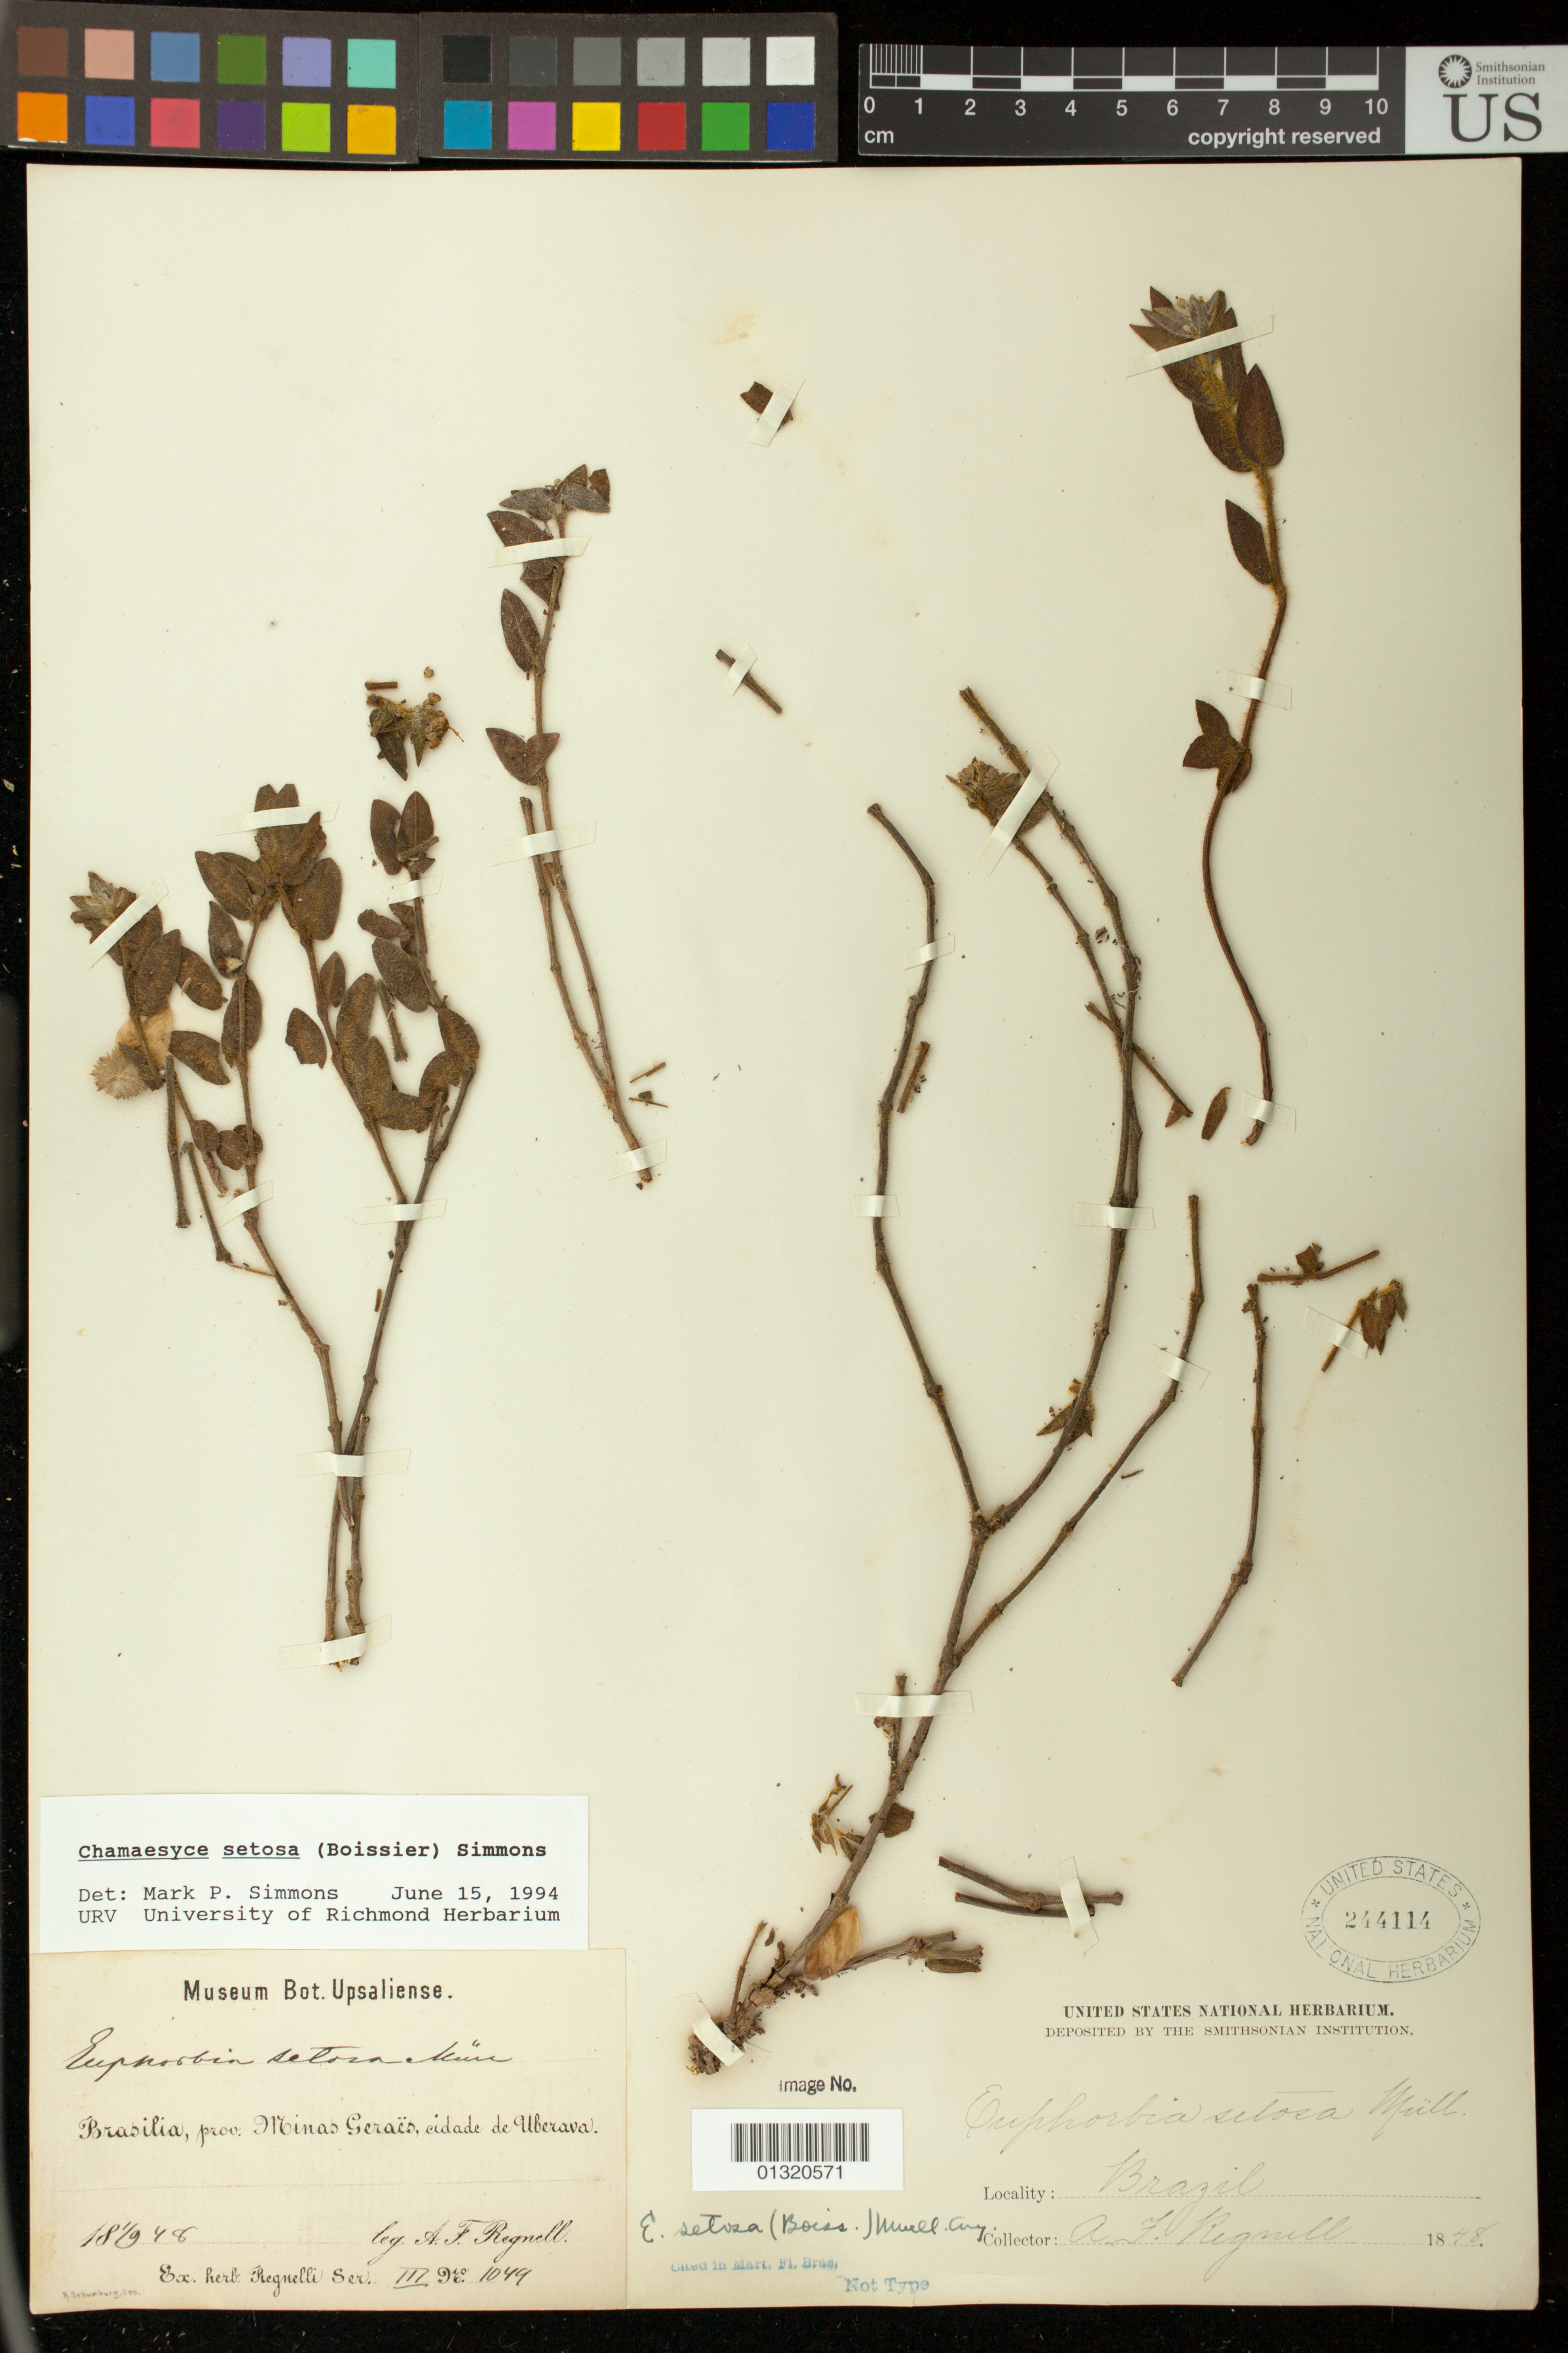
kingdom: Plantae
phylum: Tracheophyta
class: Magnoliopsida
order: Malpighiales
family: Euphorbiaceae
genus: Euphorbia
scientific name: Euphorbia setosa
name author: (Boiss.) Müll. Arg.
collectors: A. F. Regnell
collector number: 1049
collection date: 1848-09-01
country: Brazil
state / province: Minas Gerais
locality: cidade de Uberava [Uberaba]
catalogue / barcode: US 244114